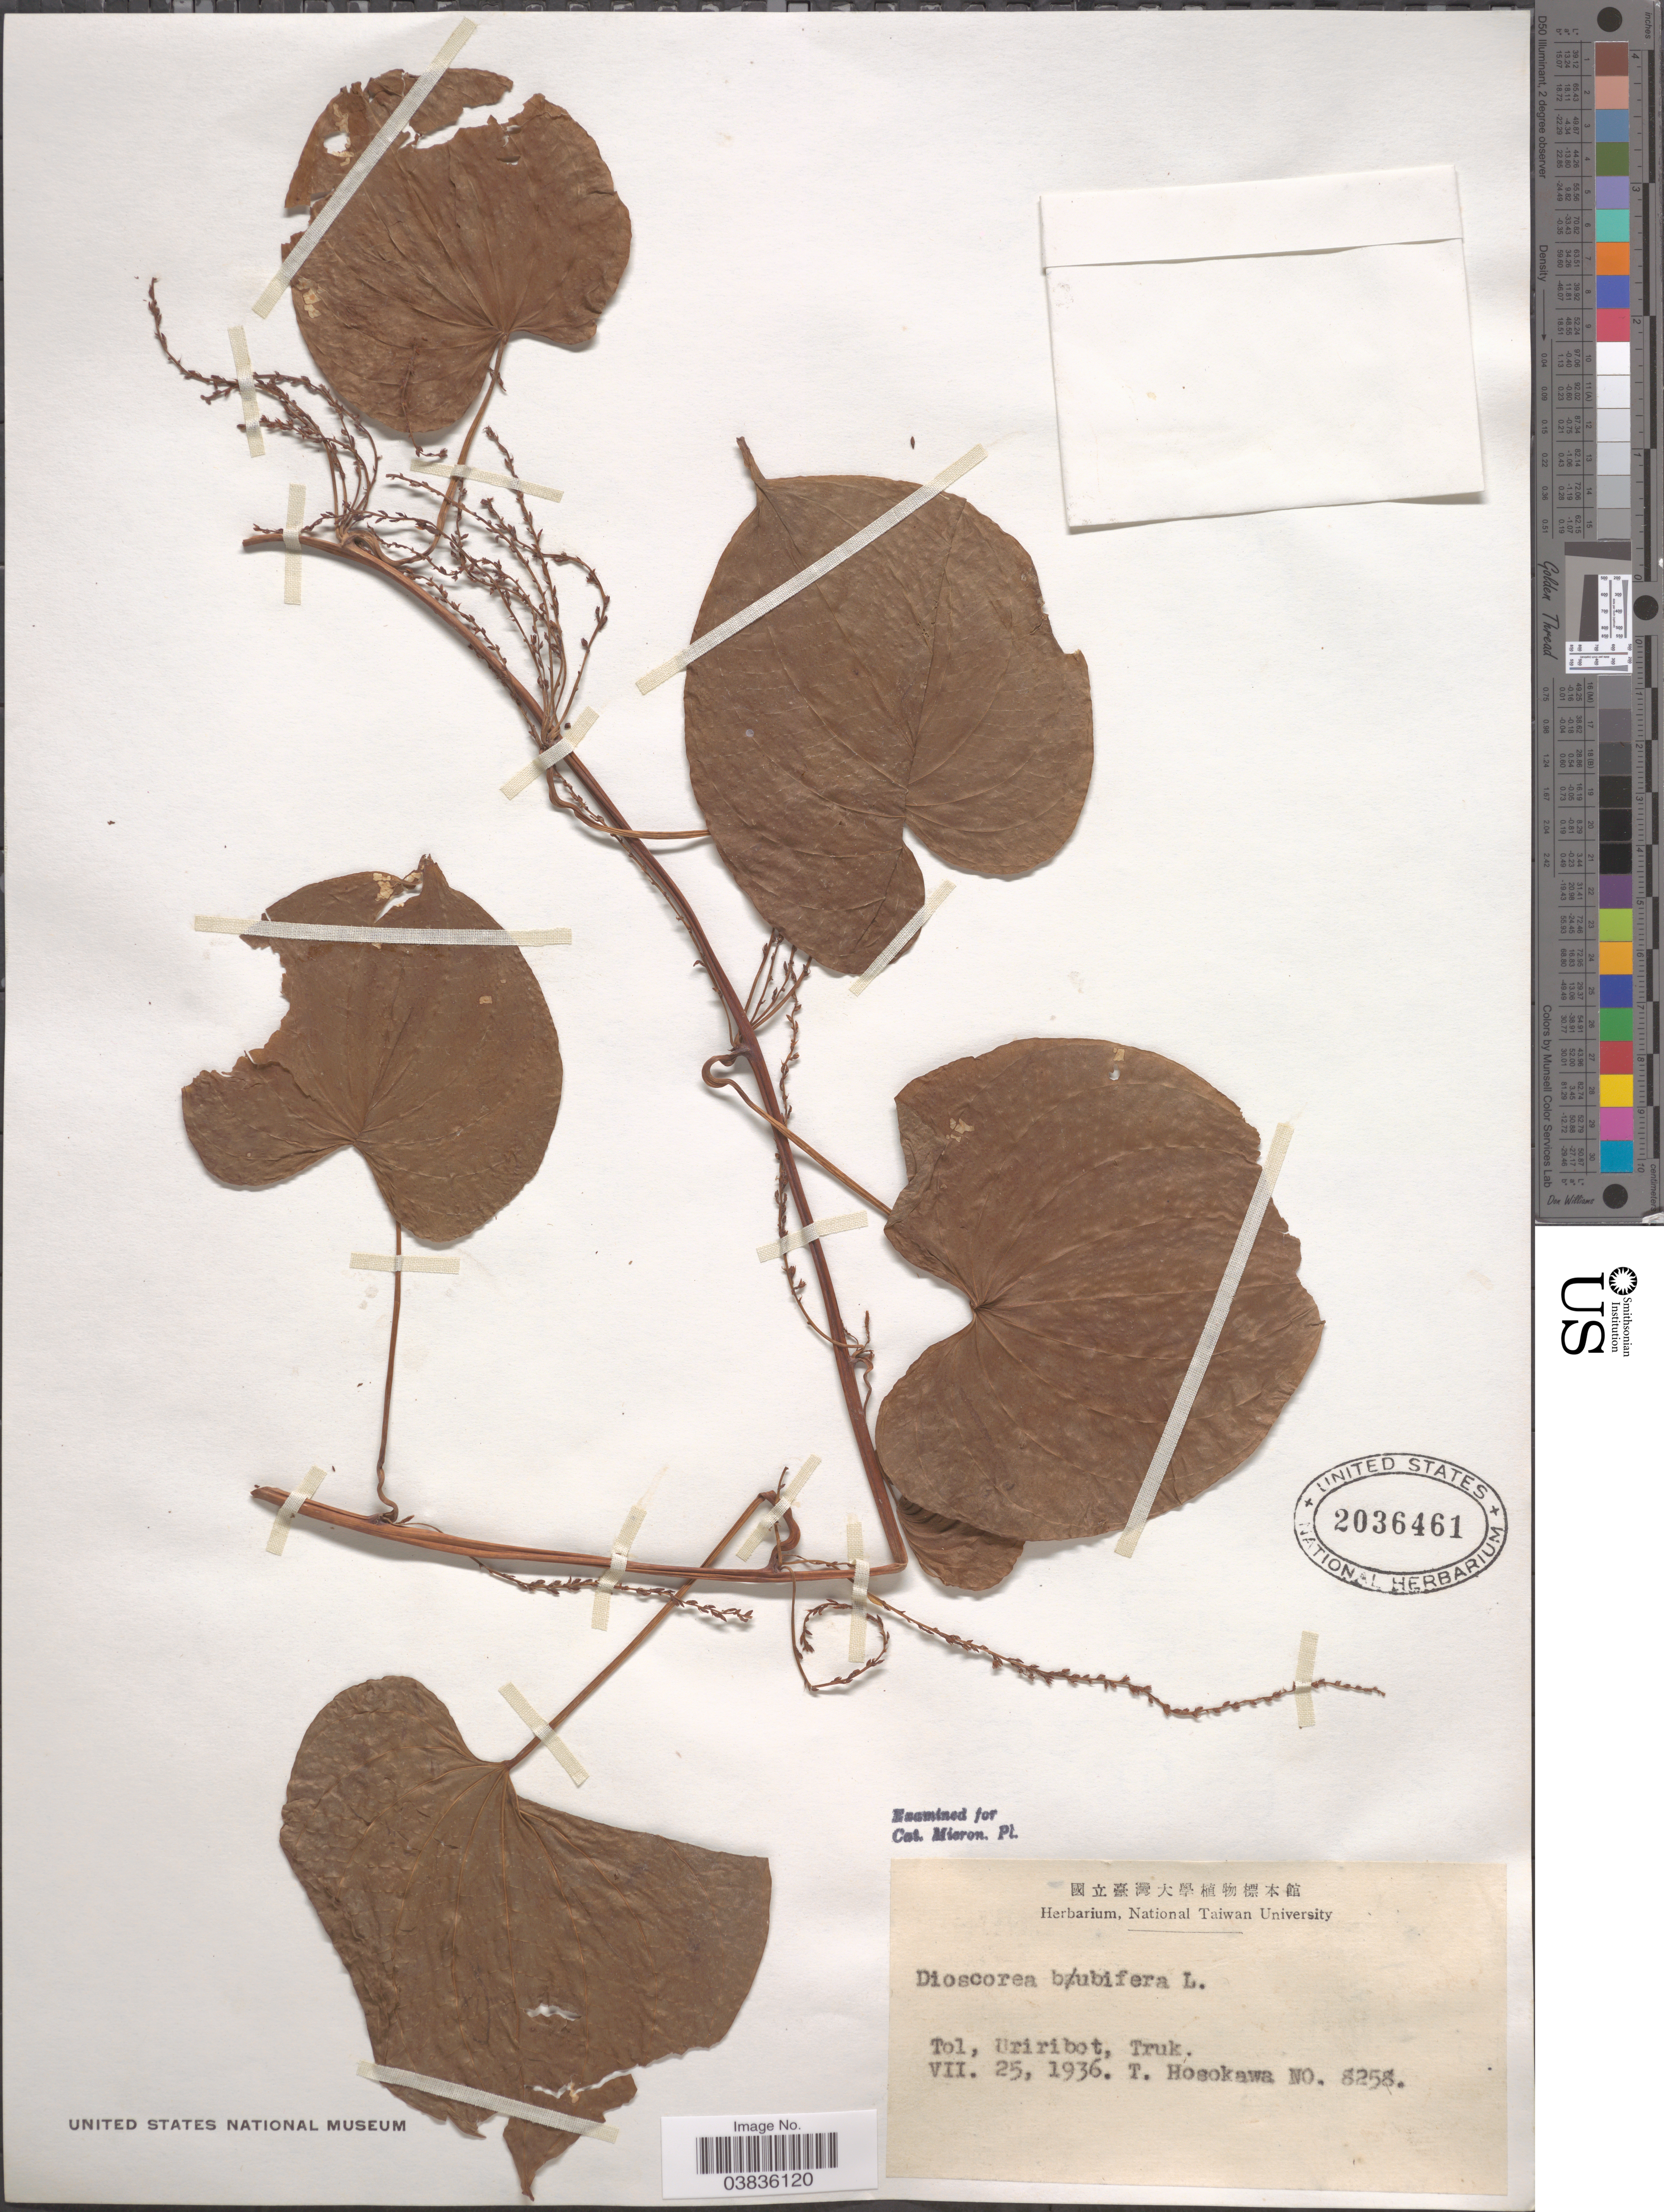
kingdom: Plantae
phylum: Tracheophyta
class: Liliopsida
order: Dioscoreales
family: Dioscoreaceae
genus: Dioscorea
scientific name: Dioscorea bulbifera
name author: L.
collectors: T. Hosokawa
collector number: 8258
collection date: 1936-07-25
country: Micronesia, Federated States of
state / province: Truk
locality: Tol, Uriribot.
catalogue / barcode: US 2036461